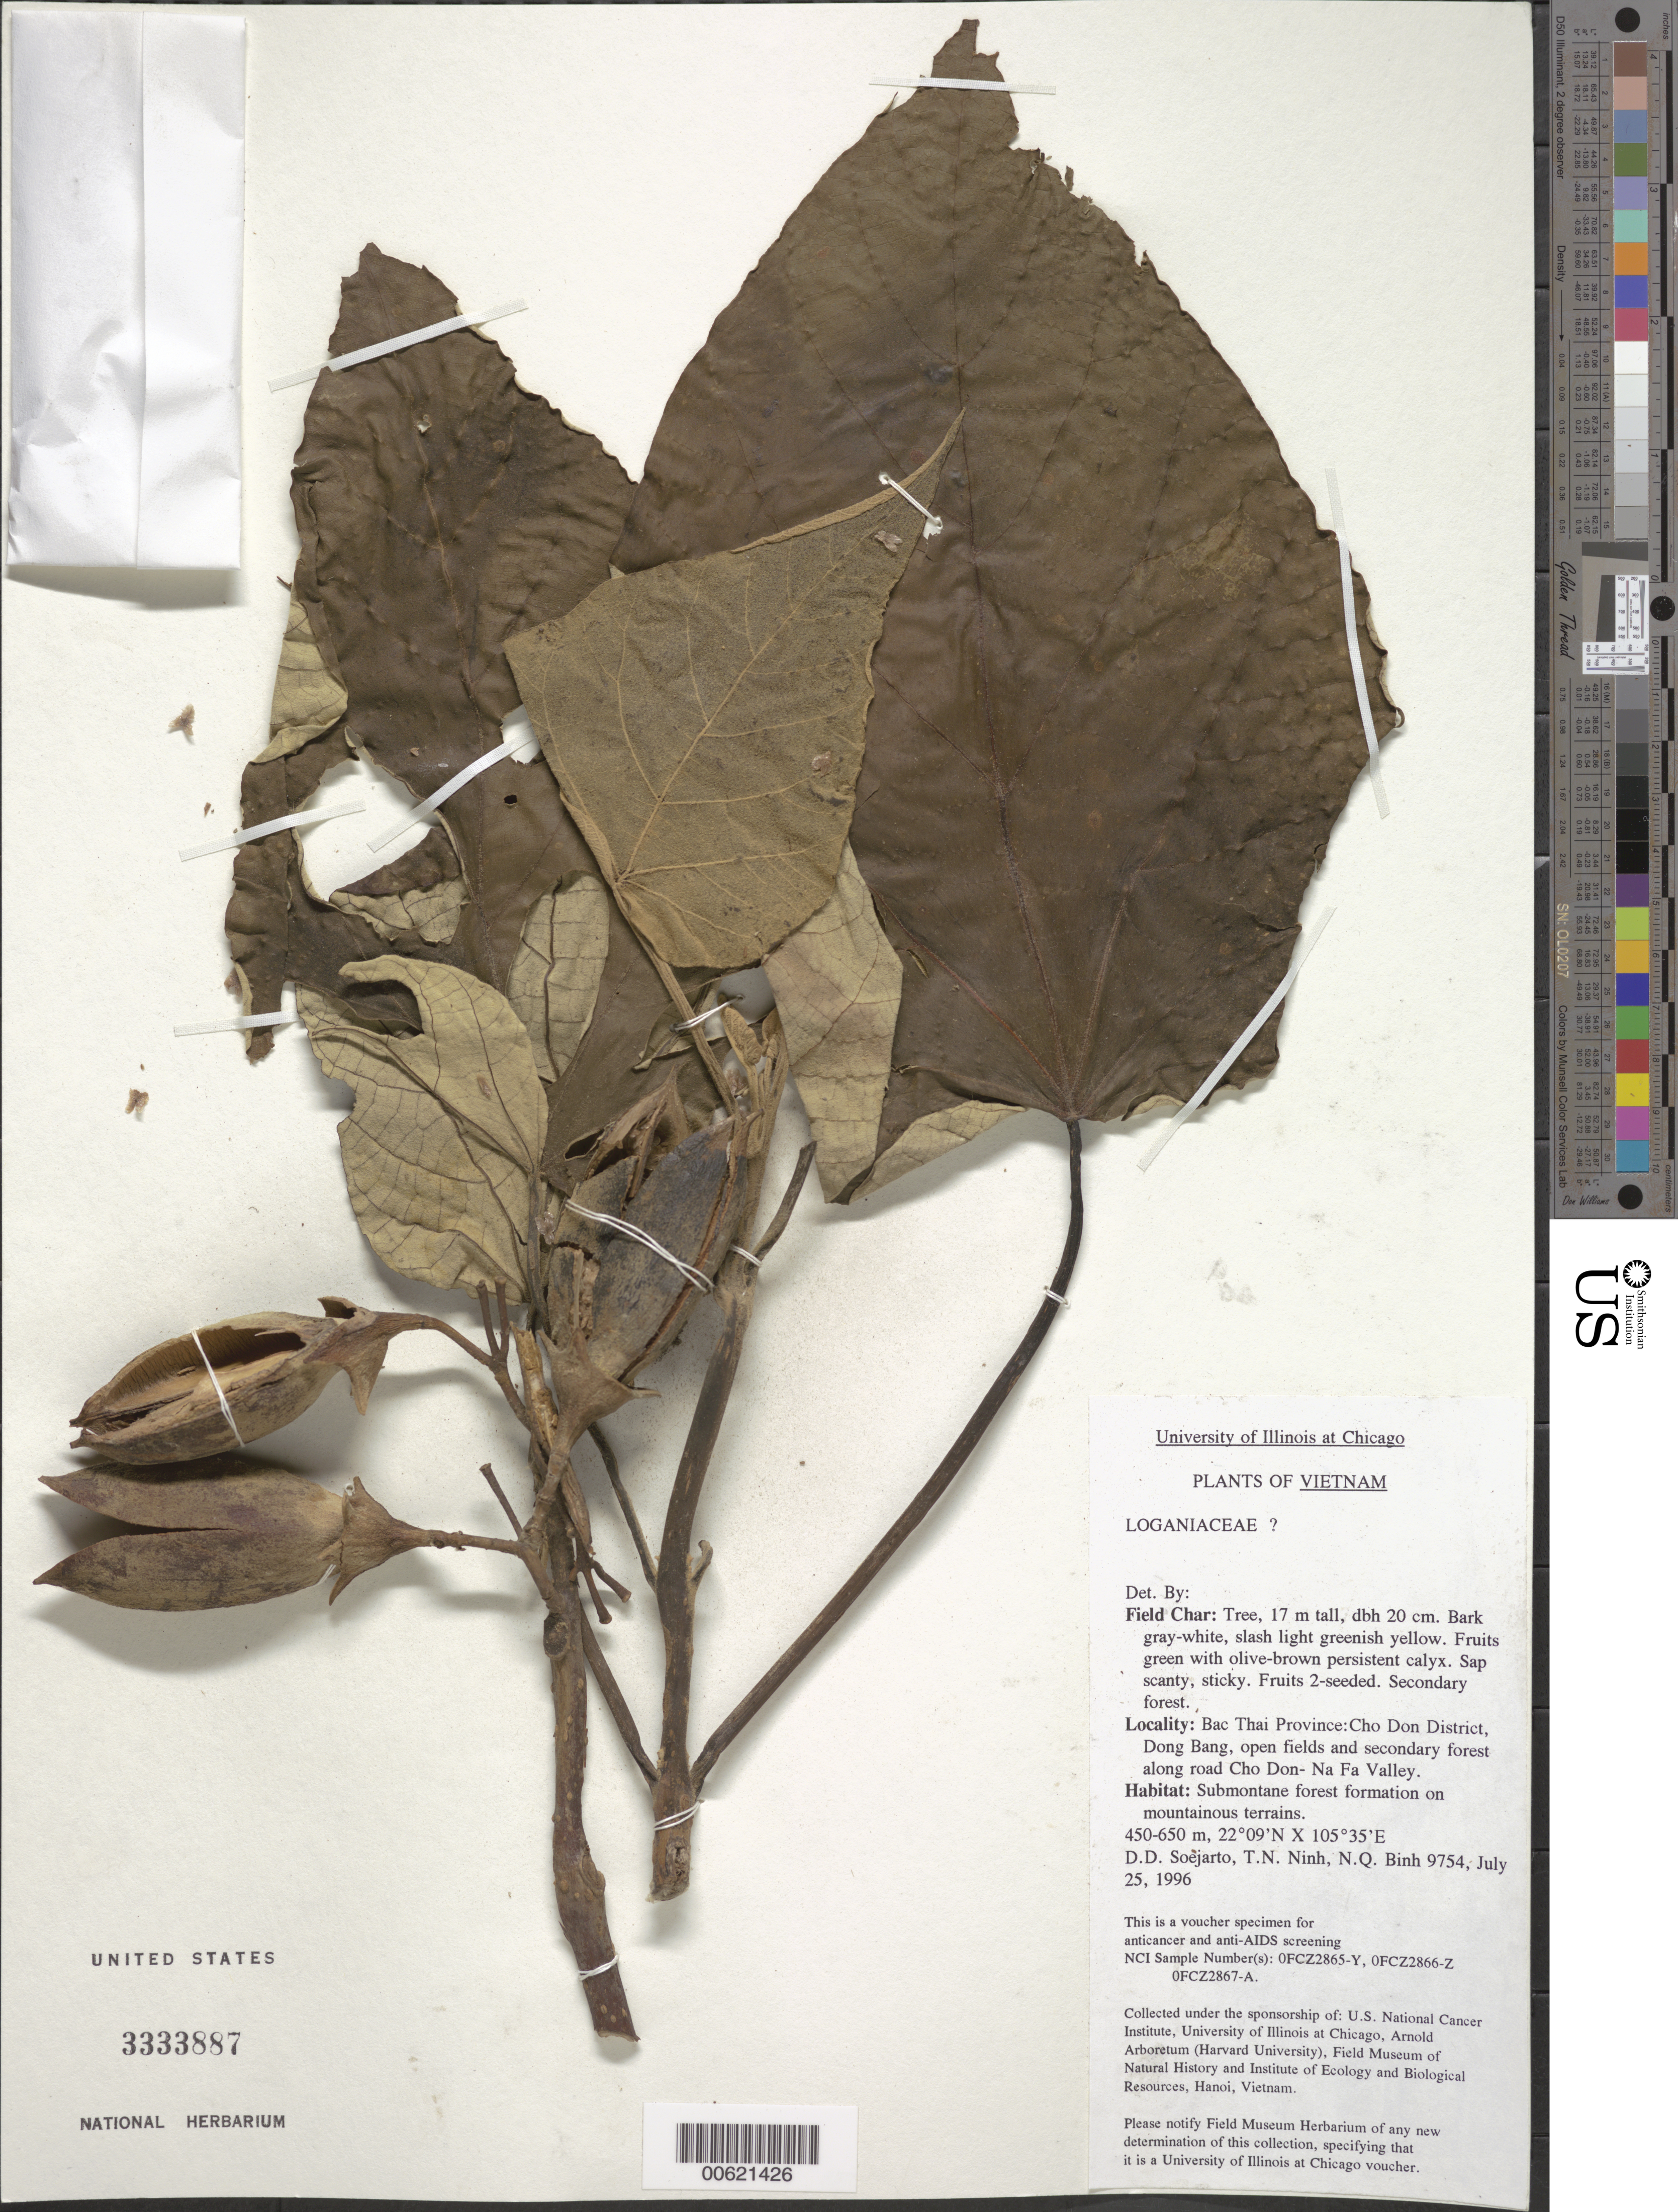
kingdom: Plantae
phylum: Tracheophyta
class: Magnoliopsida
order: Lamiales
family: Paulowniaceae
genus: Paulownia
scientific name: Paulownia sp.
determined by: Strong, Mark T., (BOT), Smithsonian Institution - National Museum of Natural History (UNITED STATES)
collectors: T. N. Ninh & N. Binh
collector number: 9754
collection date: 1996-07-25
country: Vietnam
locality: Bac Thai Province: Cho Don District, Dong Bang, open fields and secondary forest along road Cho Don- Na Fa Valley.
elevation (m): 450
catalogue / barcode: US 3333887